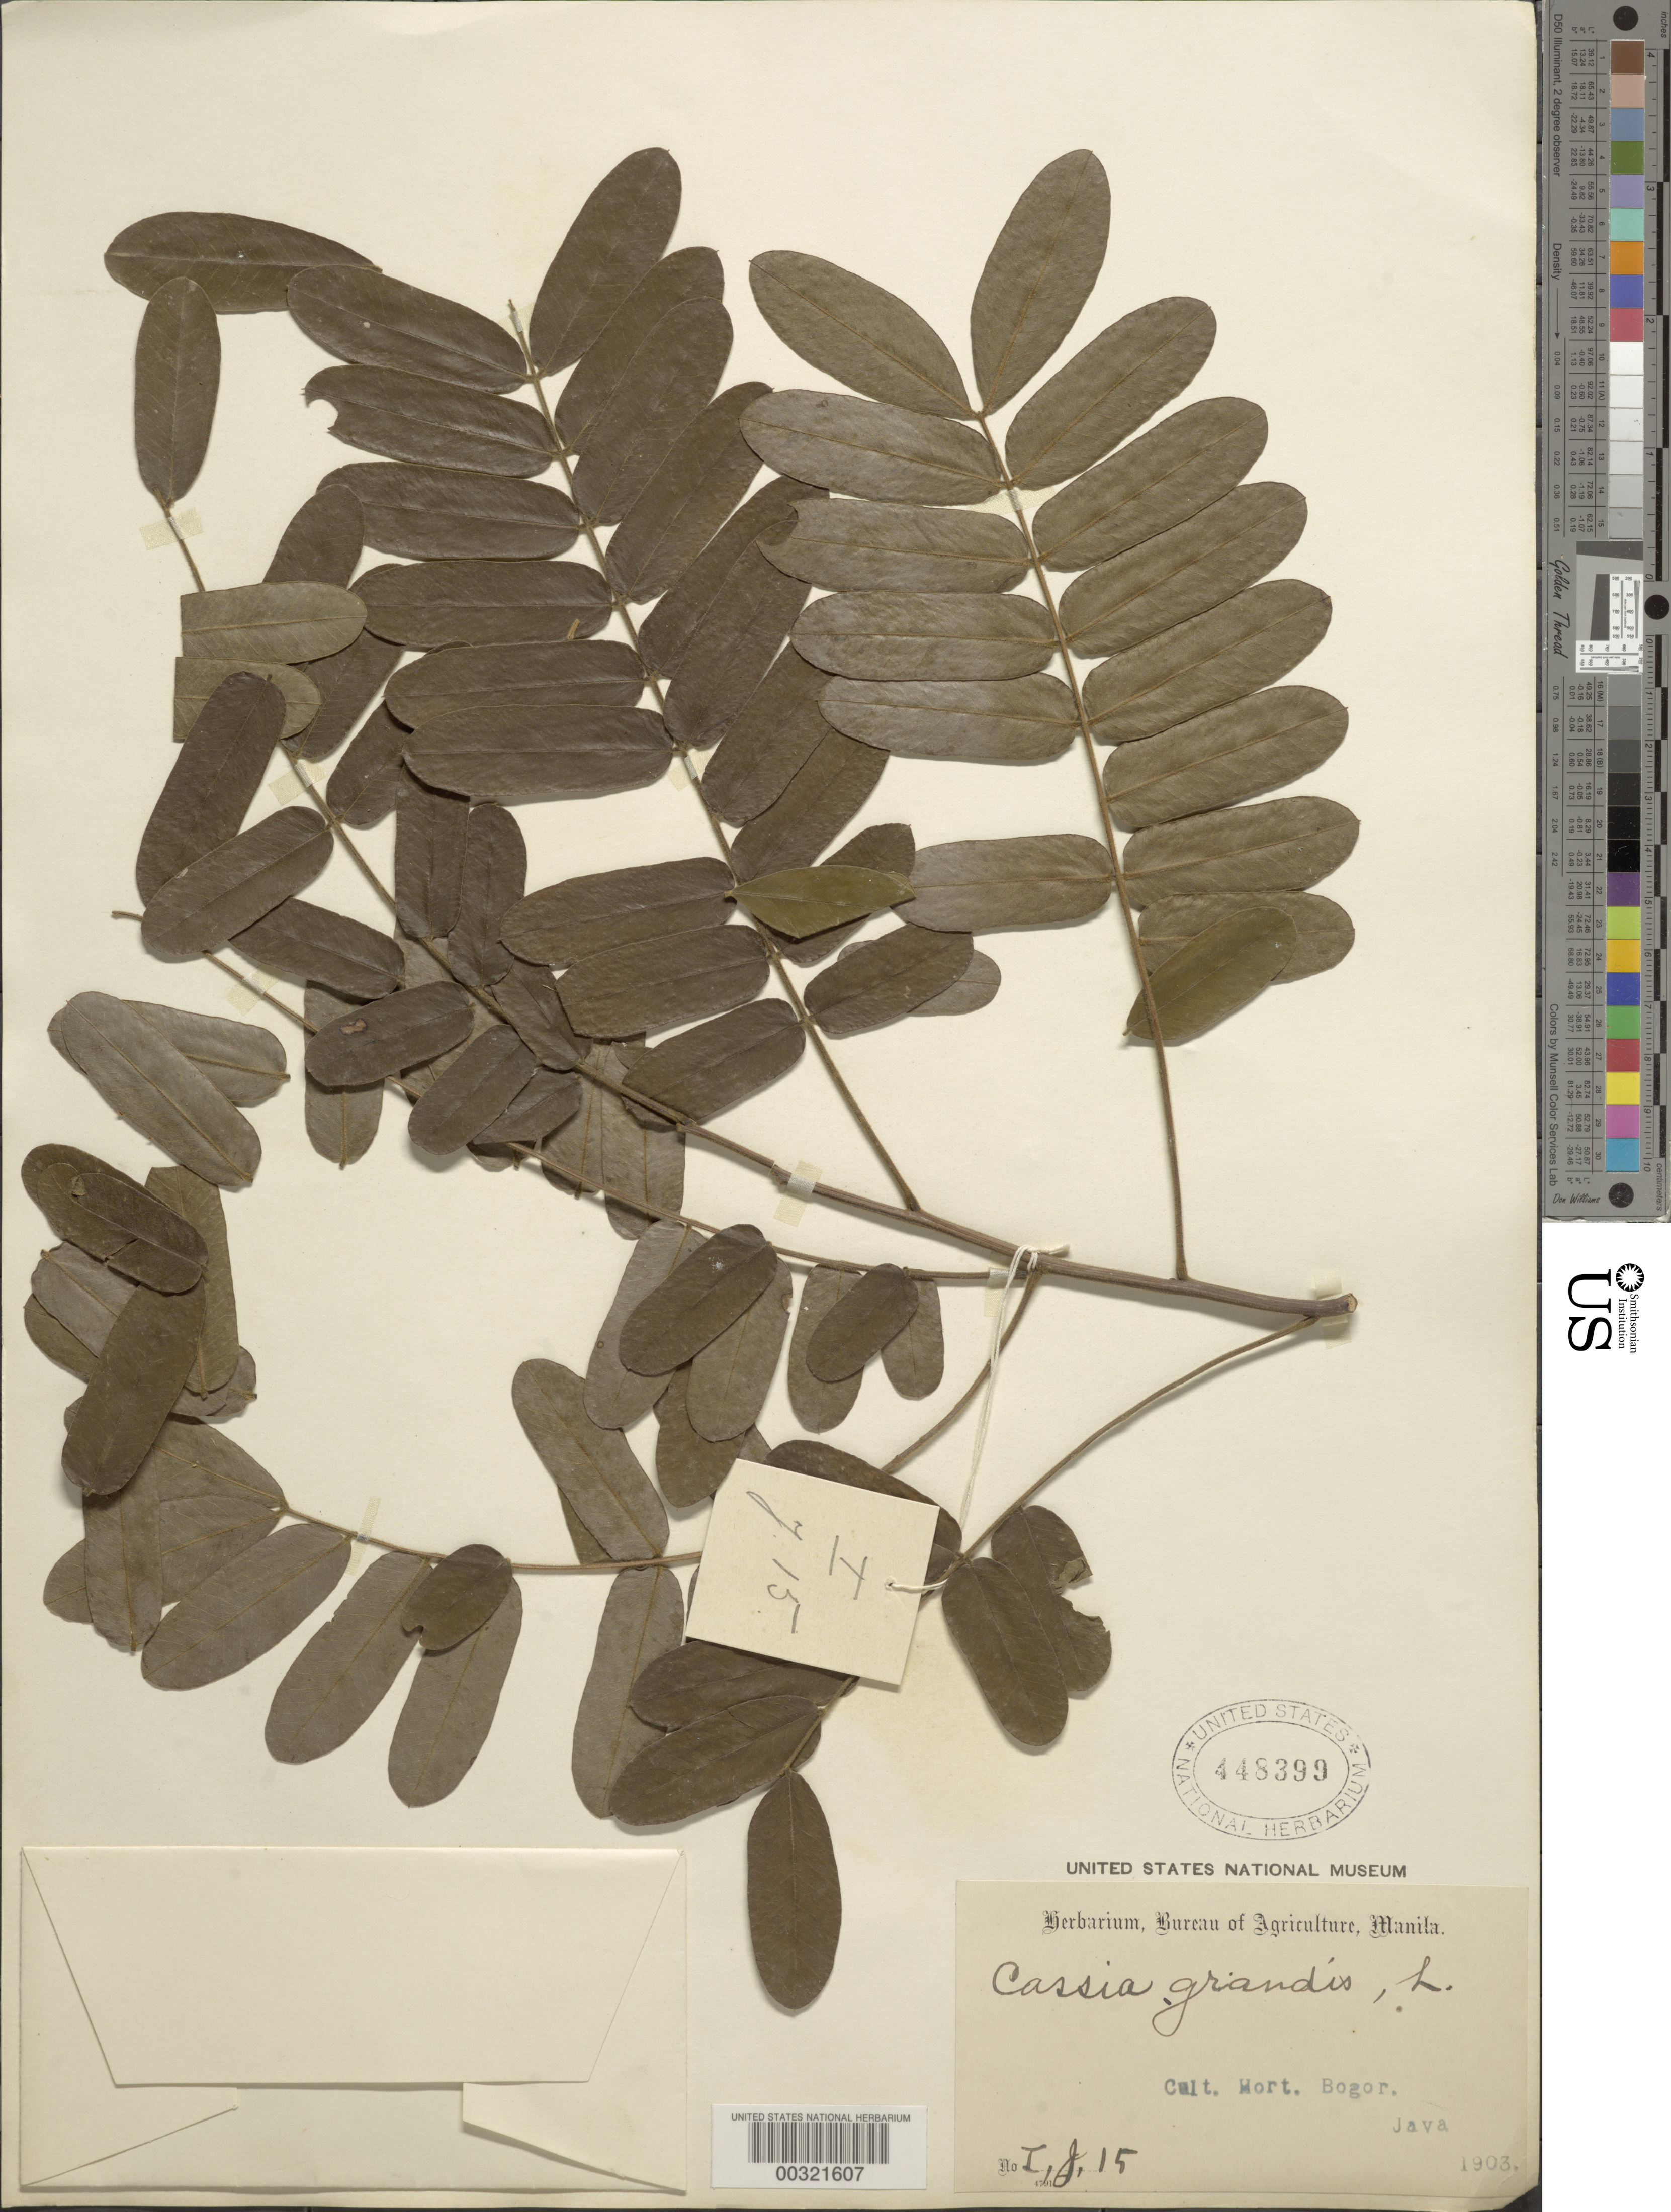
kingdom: Plantae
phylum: Tracheophyta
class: Magnoliopsida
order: Fabales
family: Fabaceae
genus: Cassia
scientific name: Cassia grandis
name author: L. f.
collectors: F. R. Fosberg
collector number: I,j,15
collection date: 1946-08-19/1946-08-21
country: Micronesia, Federated States of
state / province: Kosrae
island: Lelu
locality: Lela (Lele) Harbor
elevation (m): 1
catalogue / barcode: US 448399